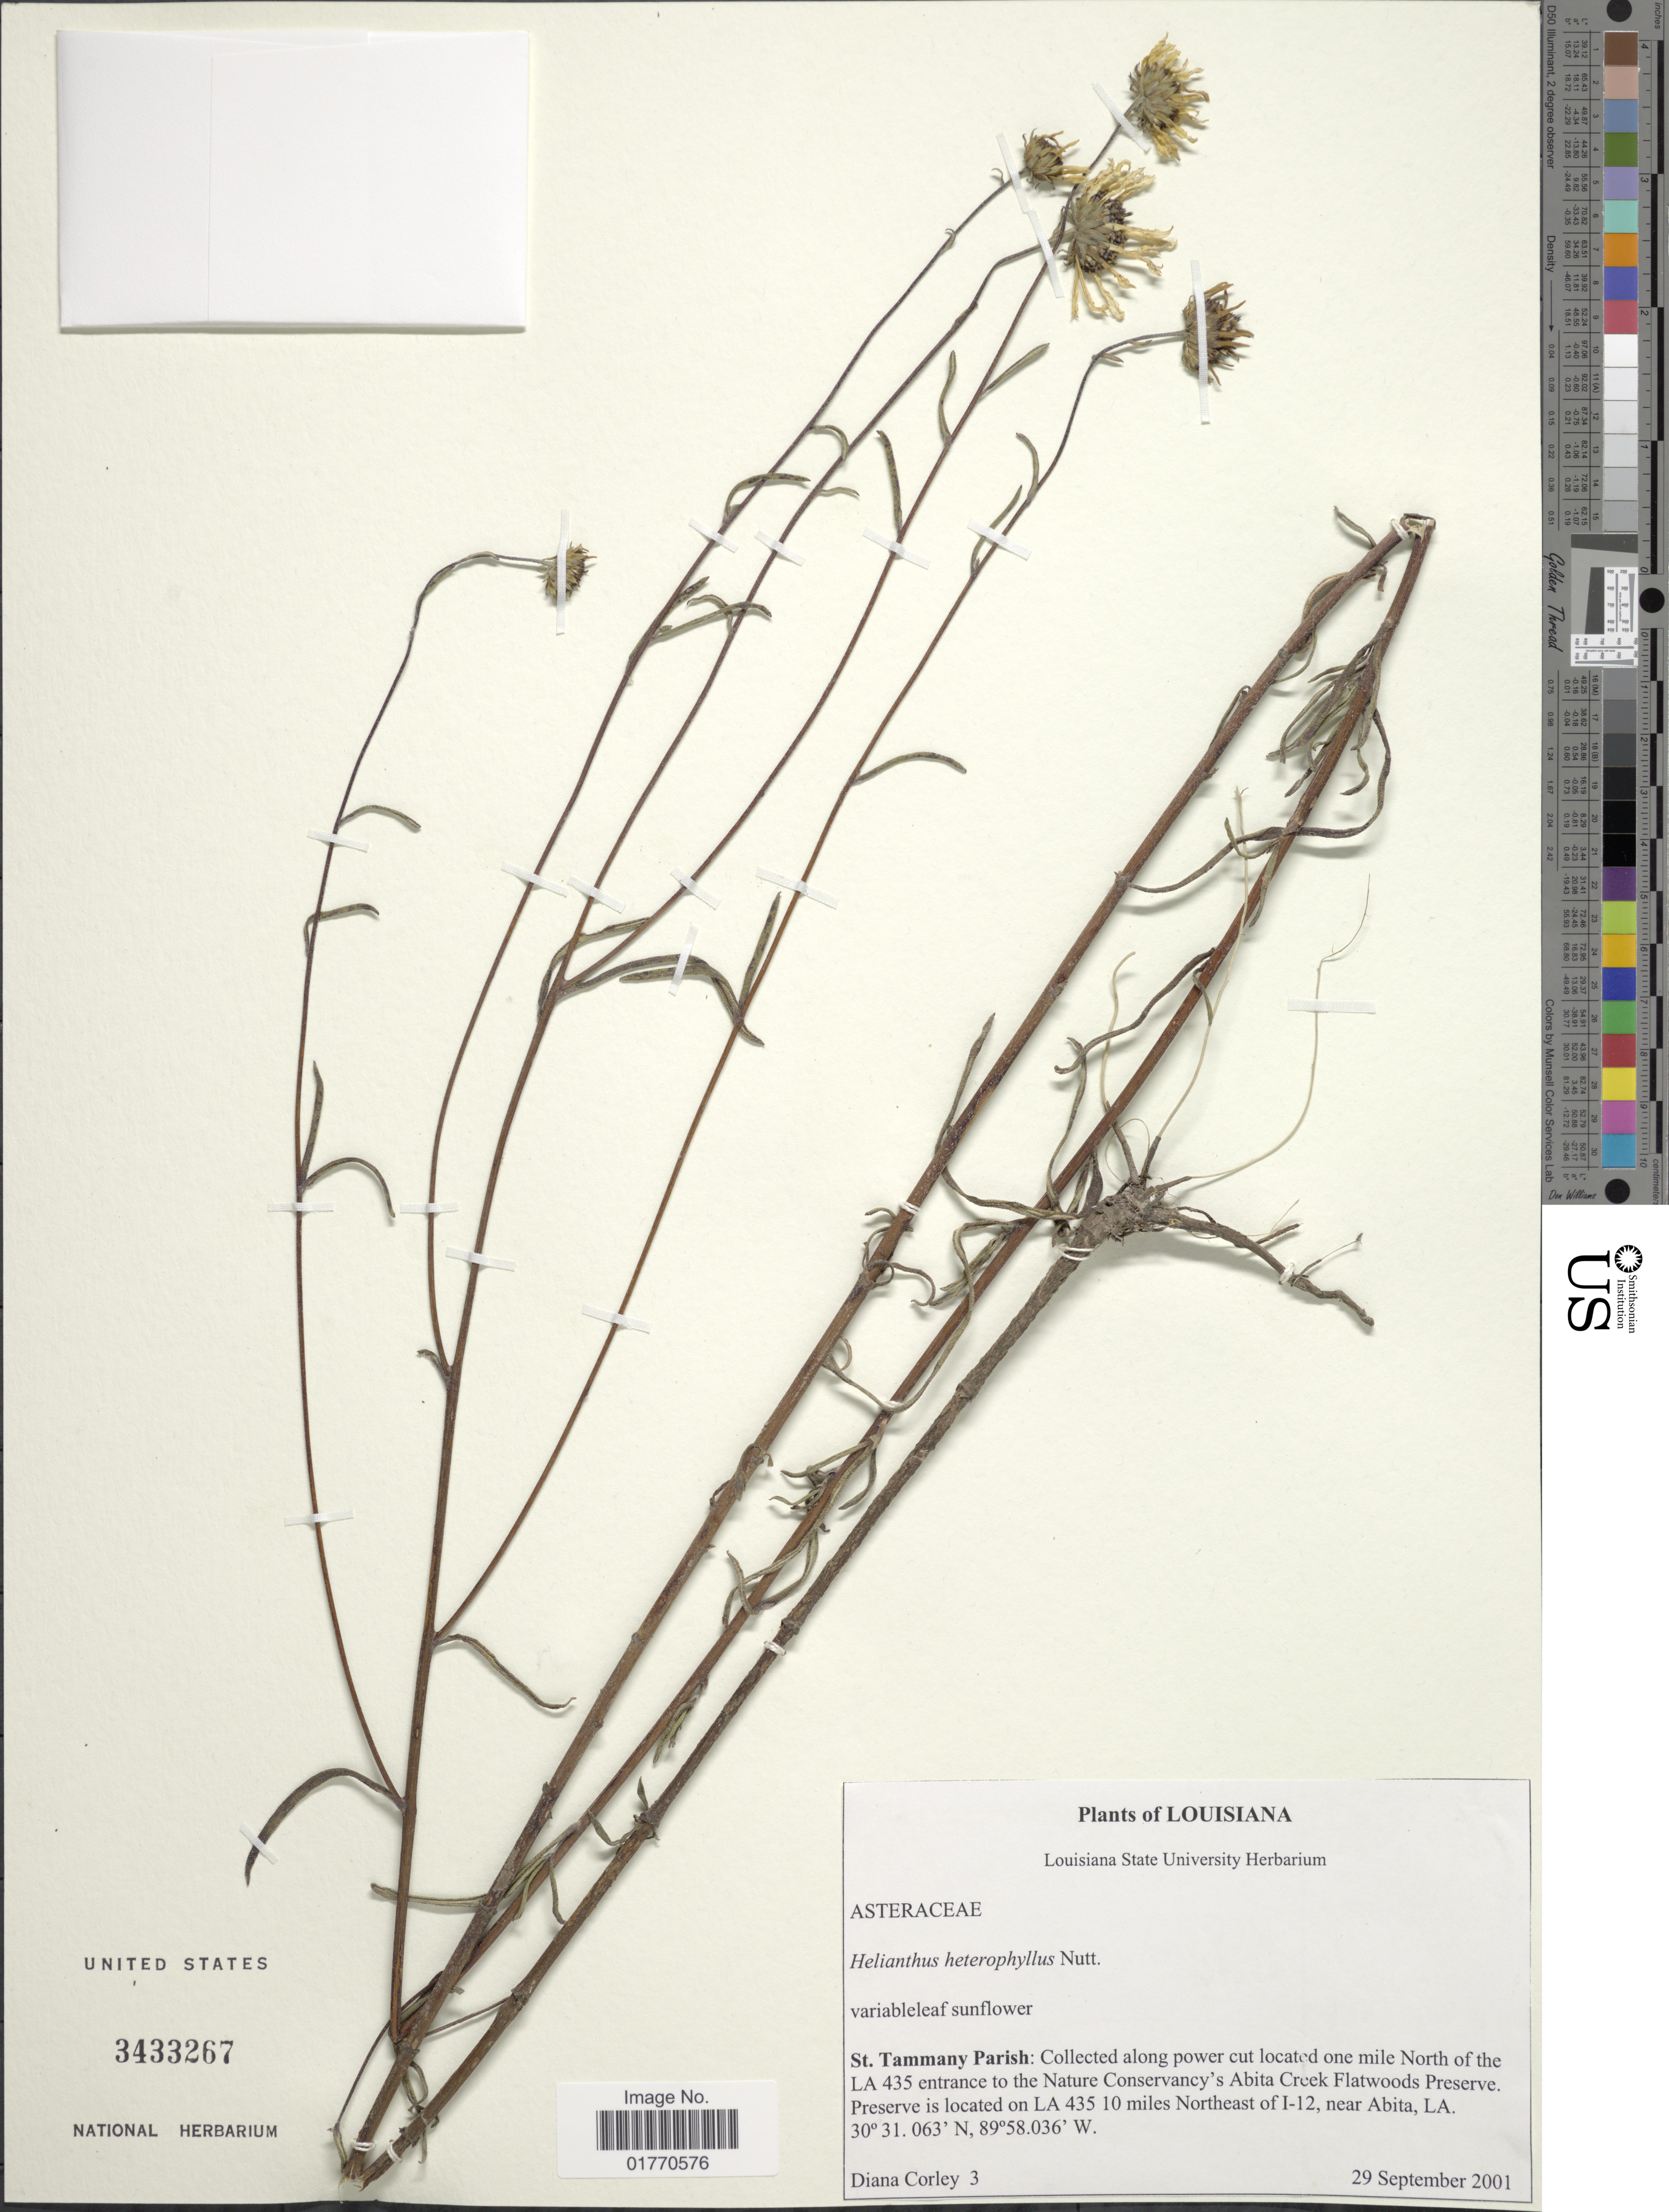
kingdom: Plantae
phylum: Tracheophyta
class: Magnoliopsida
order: Asterales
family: Asteraceae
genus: Helianthus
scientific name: Helianthus heterophyllus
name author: Nutt.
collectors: D. Corley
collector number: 3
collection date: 2001-09-29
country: United States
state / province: Louisiana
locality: St. Tammany Parish: along power cut located one mile North of the LA 435 entrance to the Nature Conservancy's Abita Creek Flatswoods Preserve. Preserve is located on LA 435 10 miles Northeast of I-12, near Abita, LA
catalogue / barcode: US 3433267